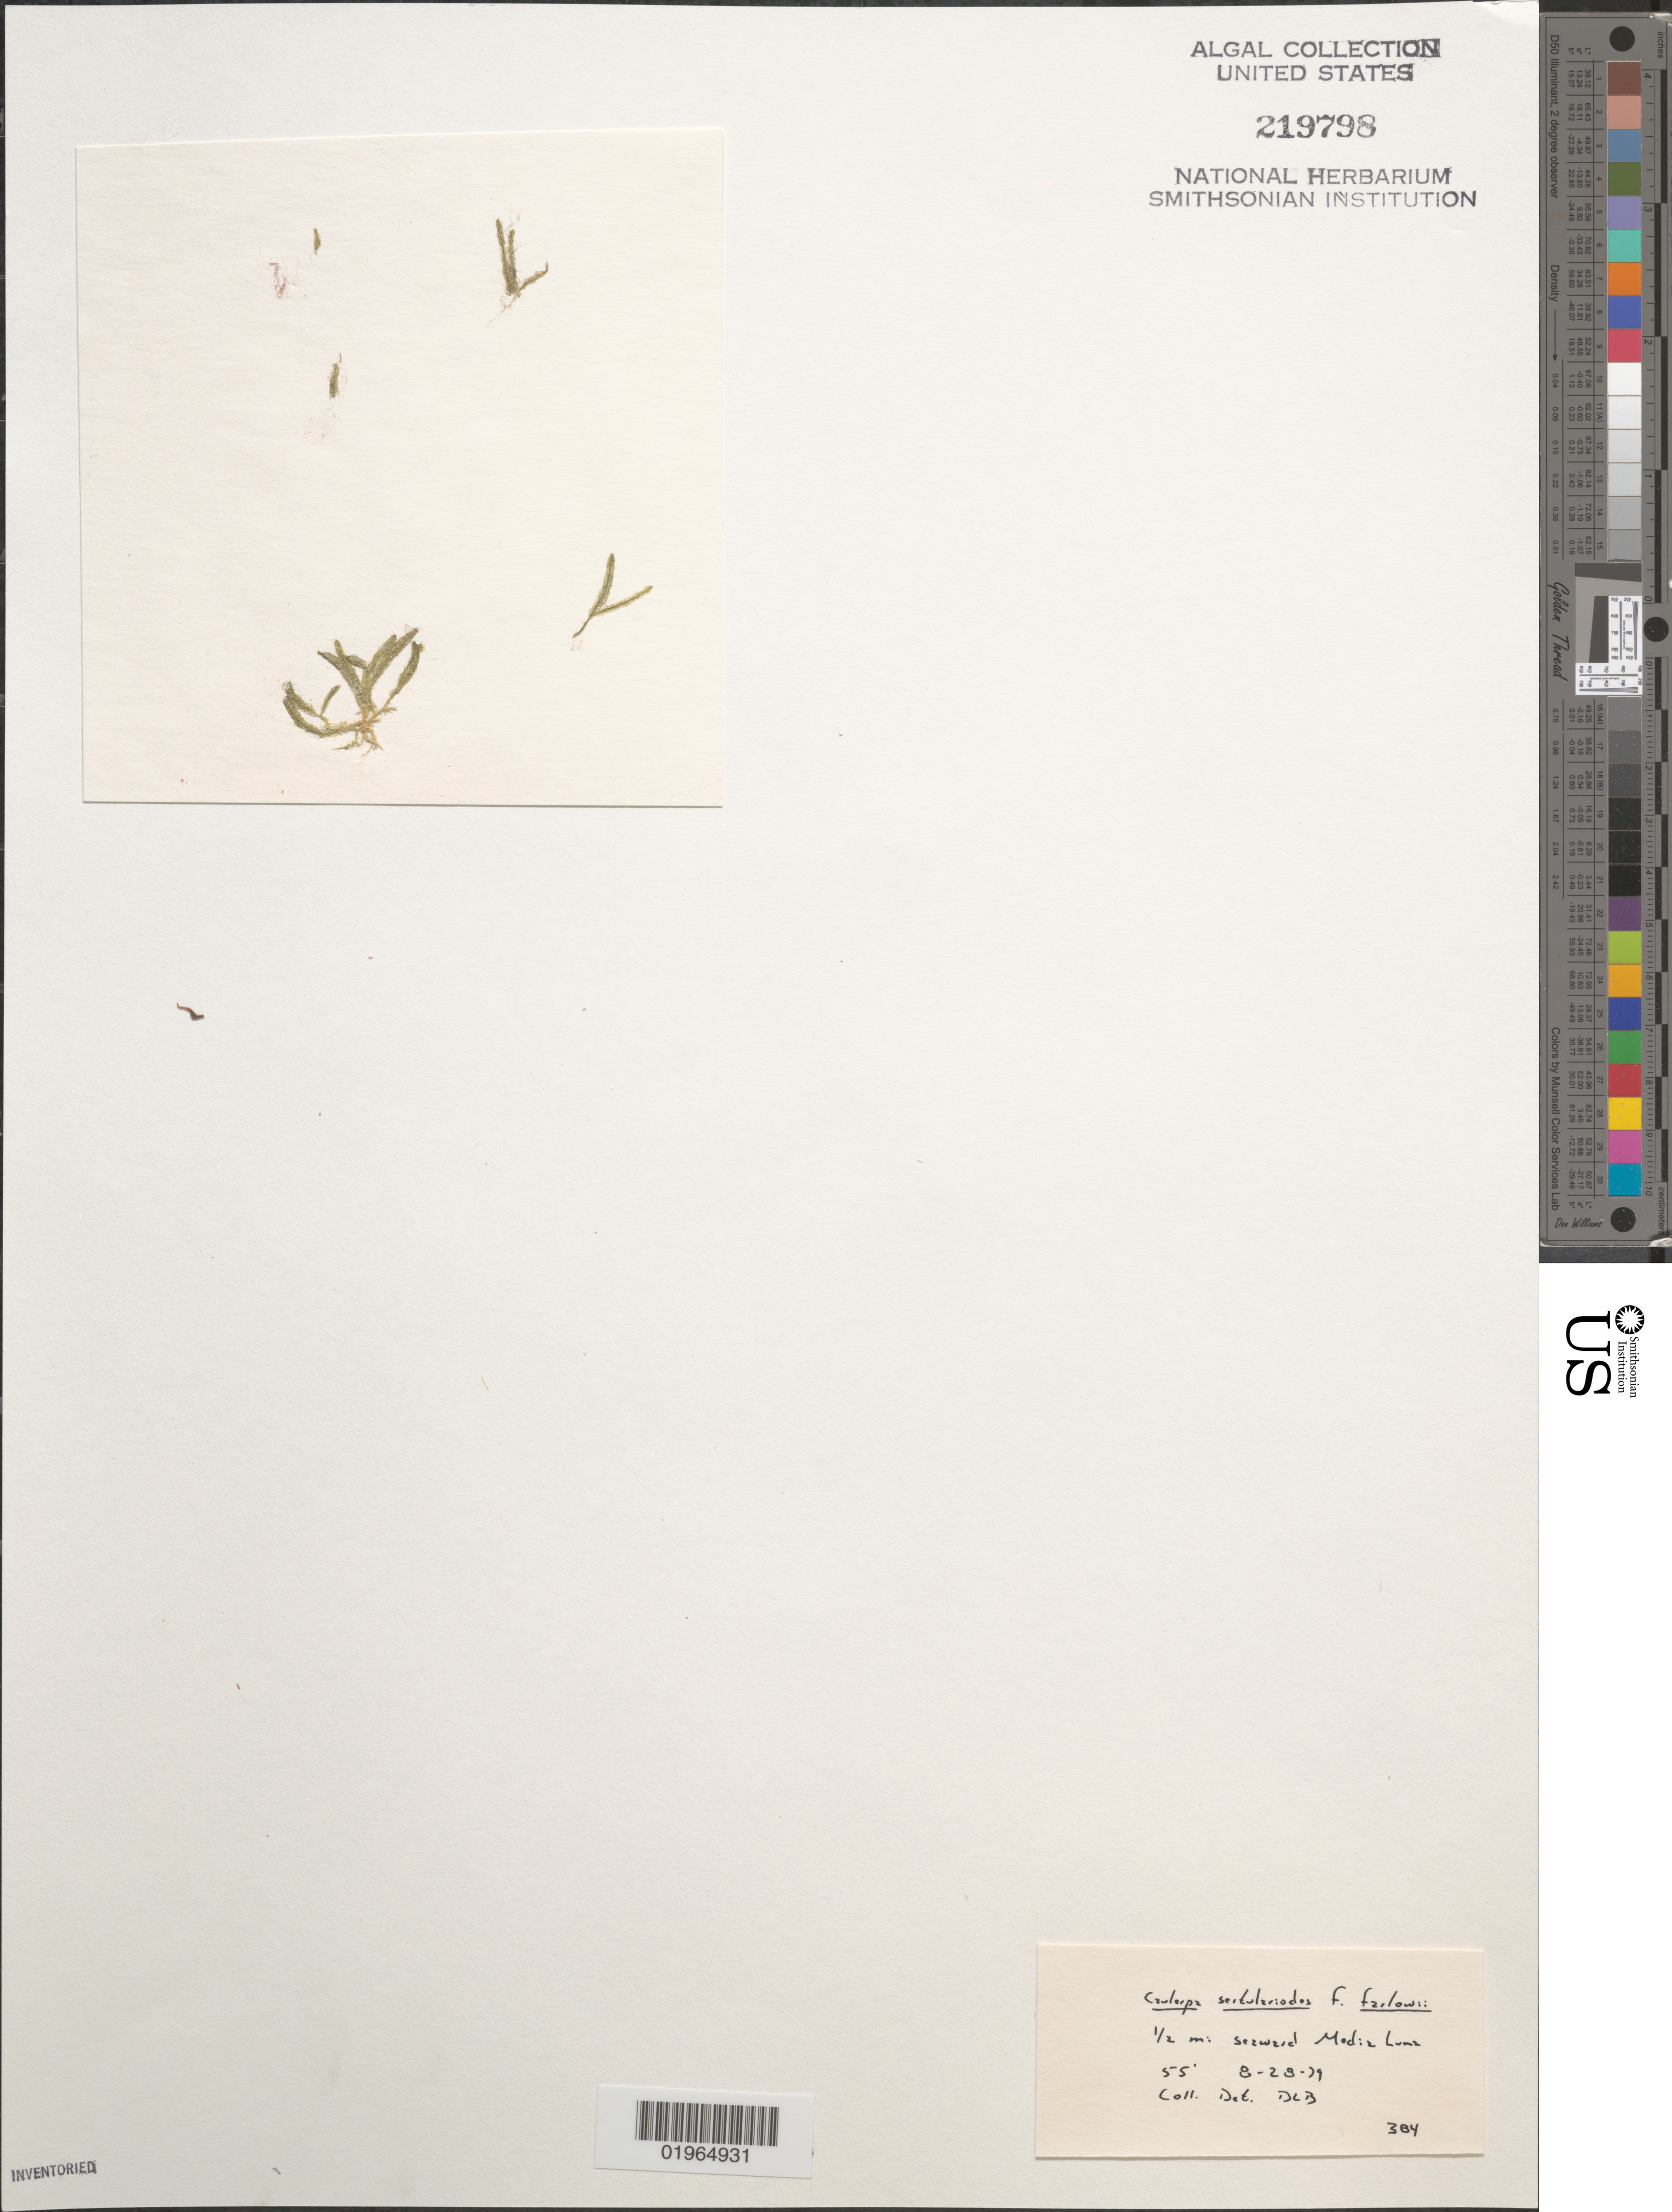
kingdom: Plantae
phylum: Chlorophyta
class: Ulvophyceae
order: Bryopsidales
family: Caulerpaceae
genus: Caulerpa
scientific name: Caulerpa sertularioides f. farlowii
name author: (Weber Bosse) Børgesen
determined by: Ballantine, D. L.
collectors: D.L. Ballantine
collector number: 384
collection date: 1979-08-28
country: Puerto Rico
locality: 1/2 mi seaward Media Luna Reef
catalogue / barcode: US 219798